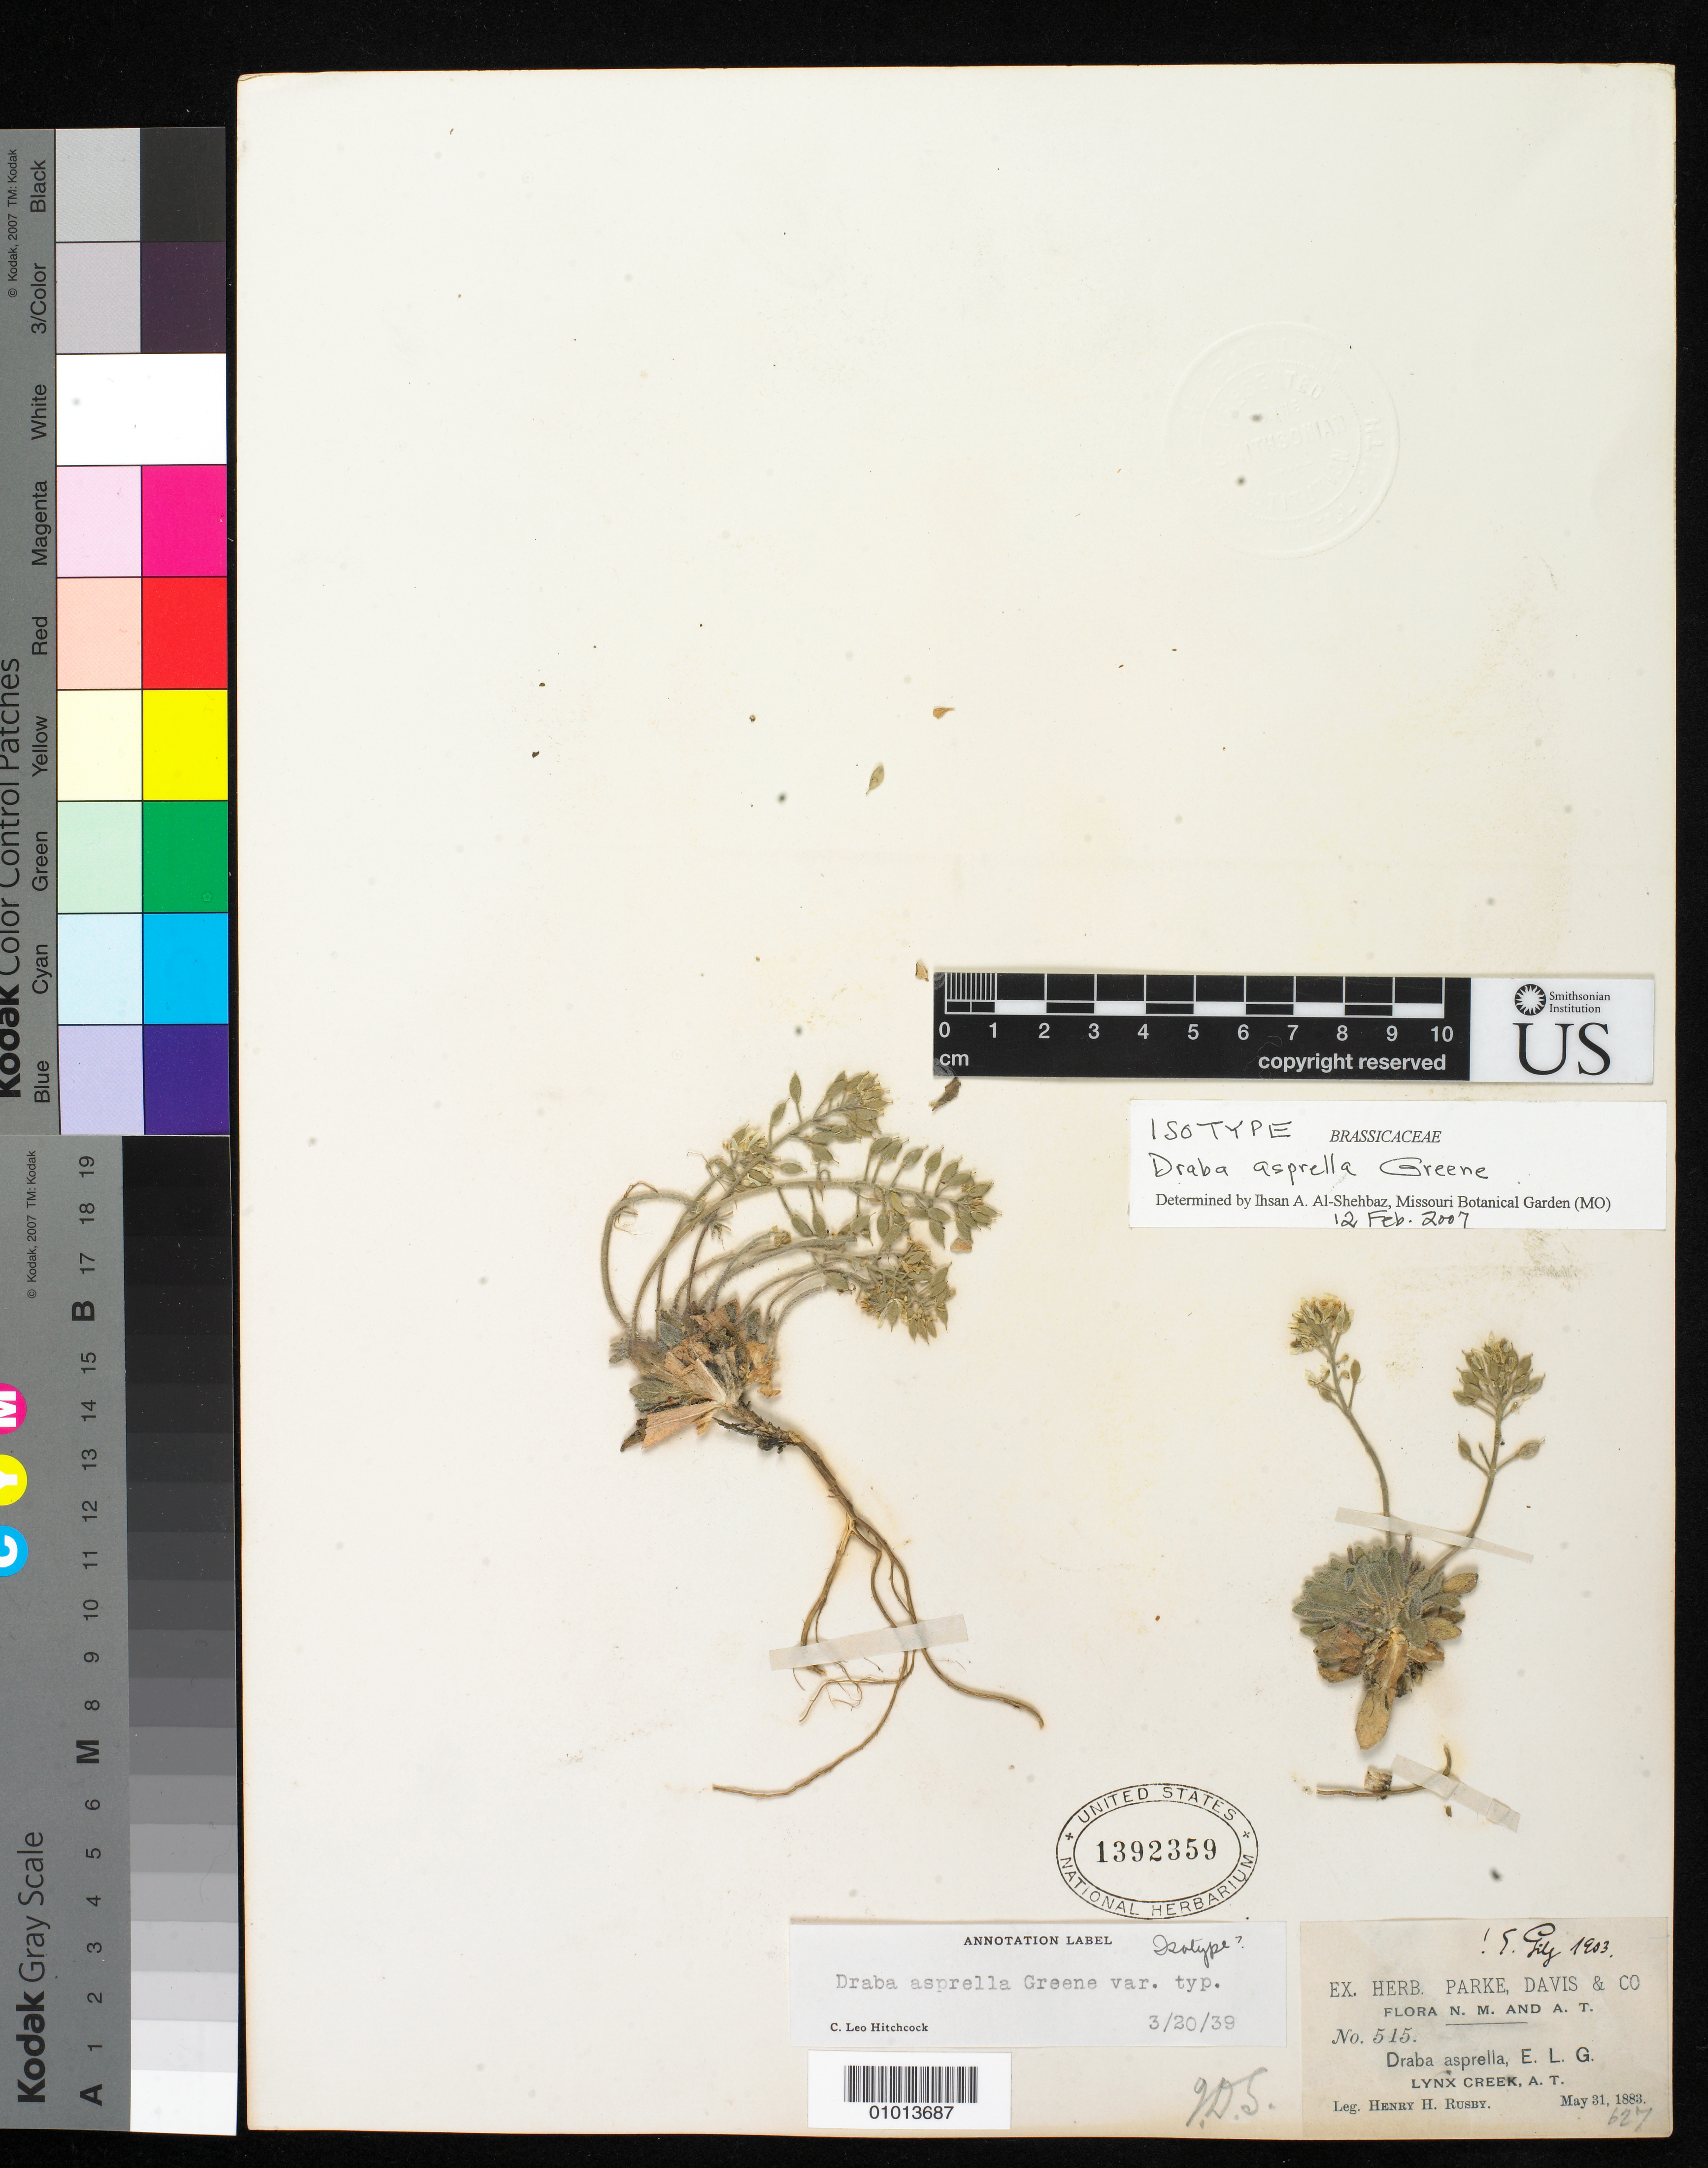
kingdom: Plantae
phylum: Tracheophyta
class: Magnoliopsida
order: Brassicales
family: Brassicaceae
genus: Draba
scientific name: Draba asprella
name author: Greene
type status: Isotype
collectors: H. H. Rusby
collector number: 515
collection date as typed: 31 May 1883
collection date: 1883-05-31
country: United States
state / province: Arizona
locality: Lynx Creek.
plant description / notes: Specimen exJohn Donnell Smith herbarium.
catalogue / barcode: US 1392359